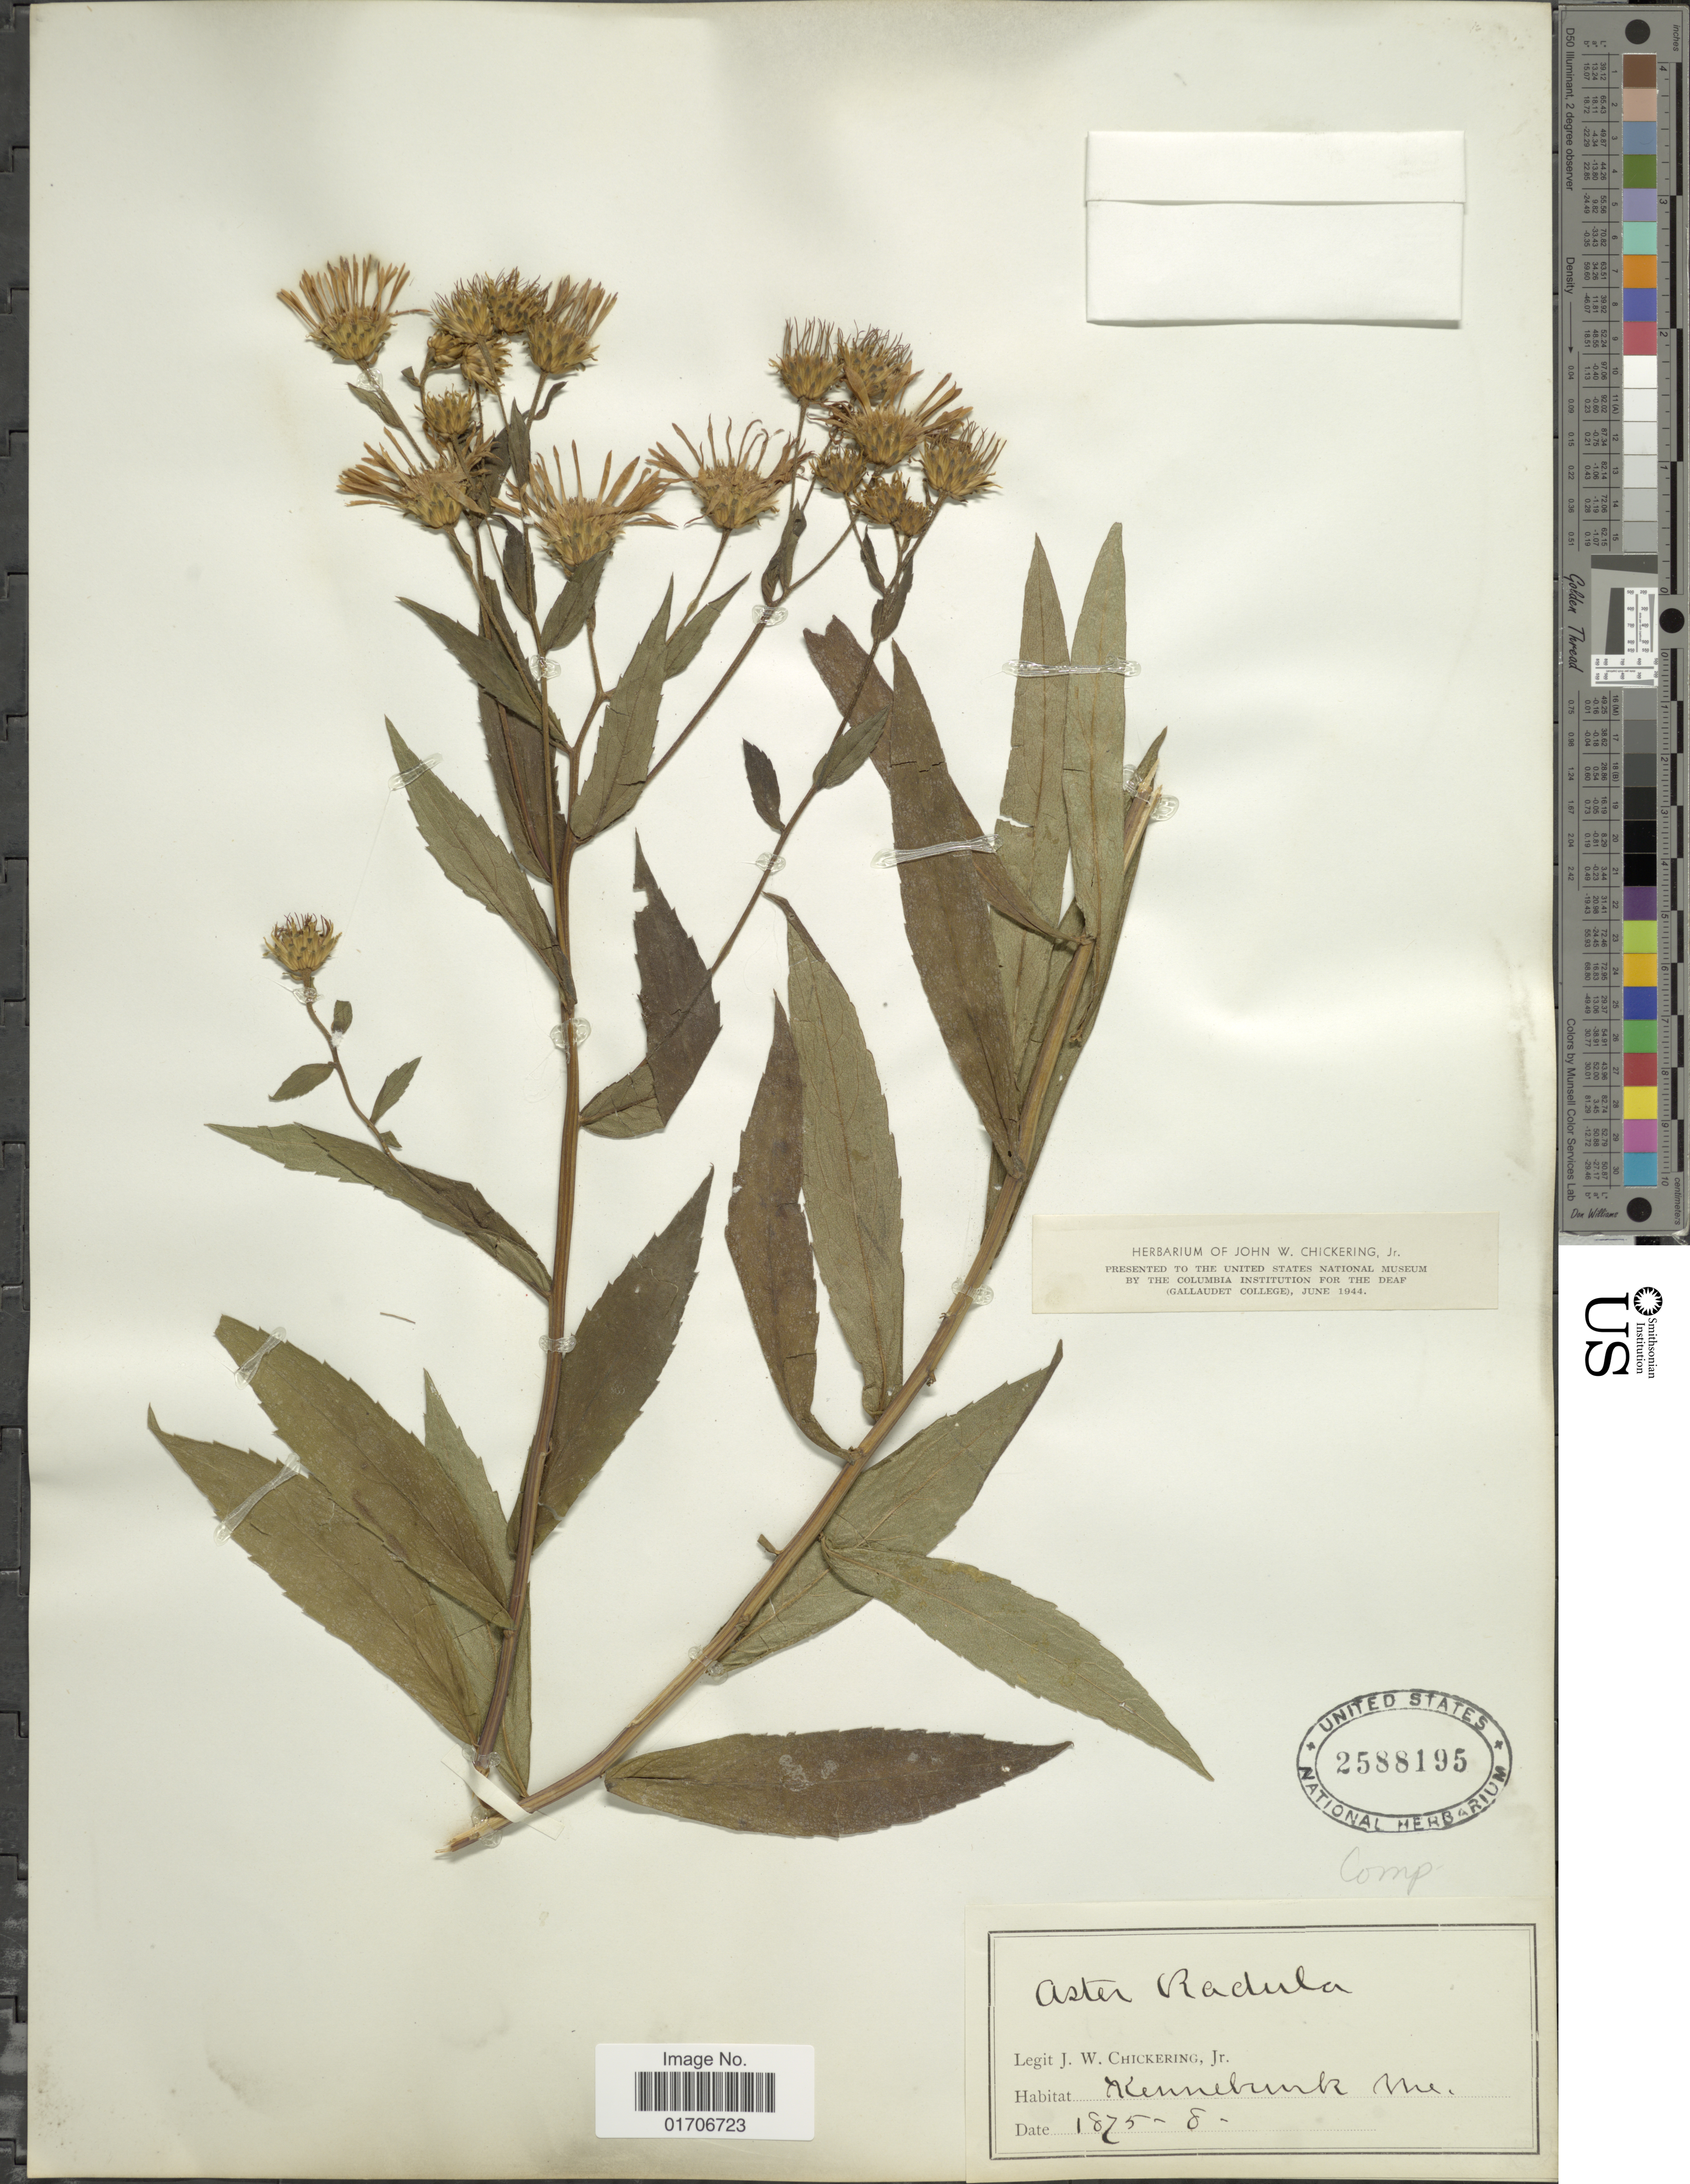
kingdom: Plantae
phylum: Tracheophyta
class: Magnoliopsida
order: Asterales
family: Asteraceae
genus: Eurybia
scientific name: Eurybia radula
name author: (Aiton) G.L. Nesom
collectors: J. W. Chickering Jr.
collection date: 1875-08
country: United States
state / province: Maine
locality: Kennebunk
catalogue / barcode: US 2588195